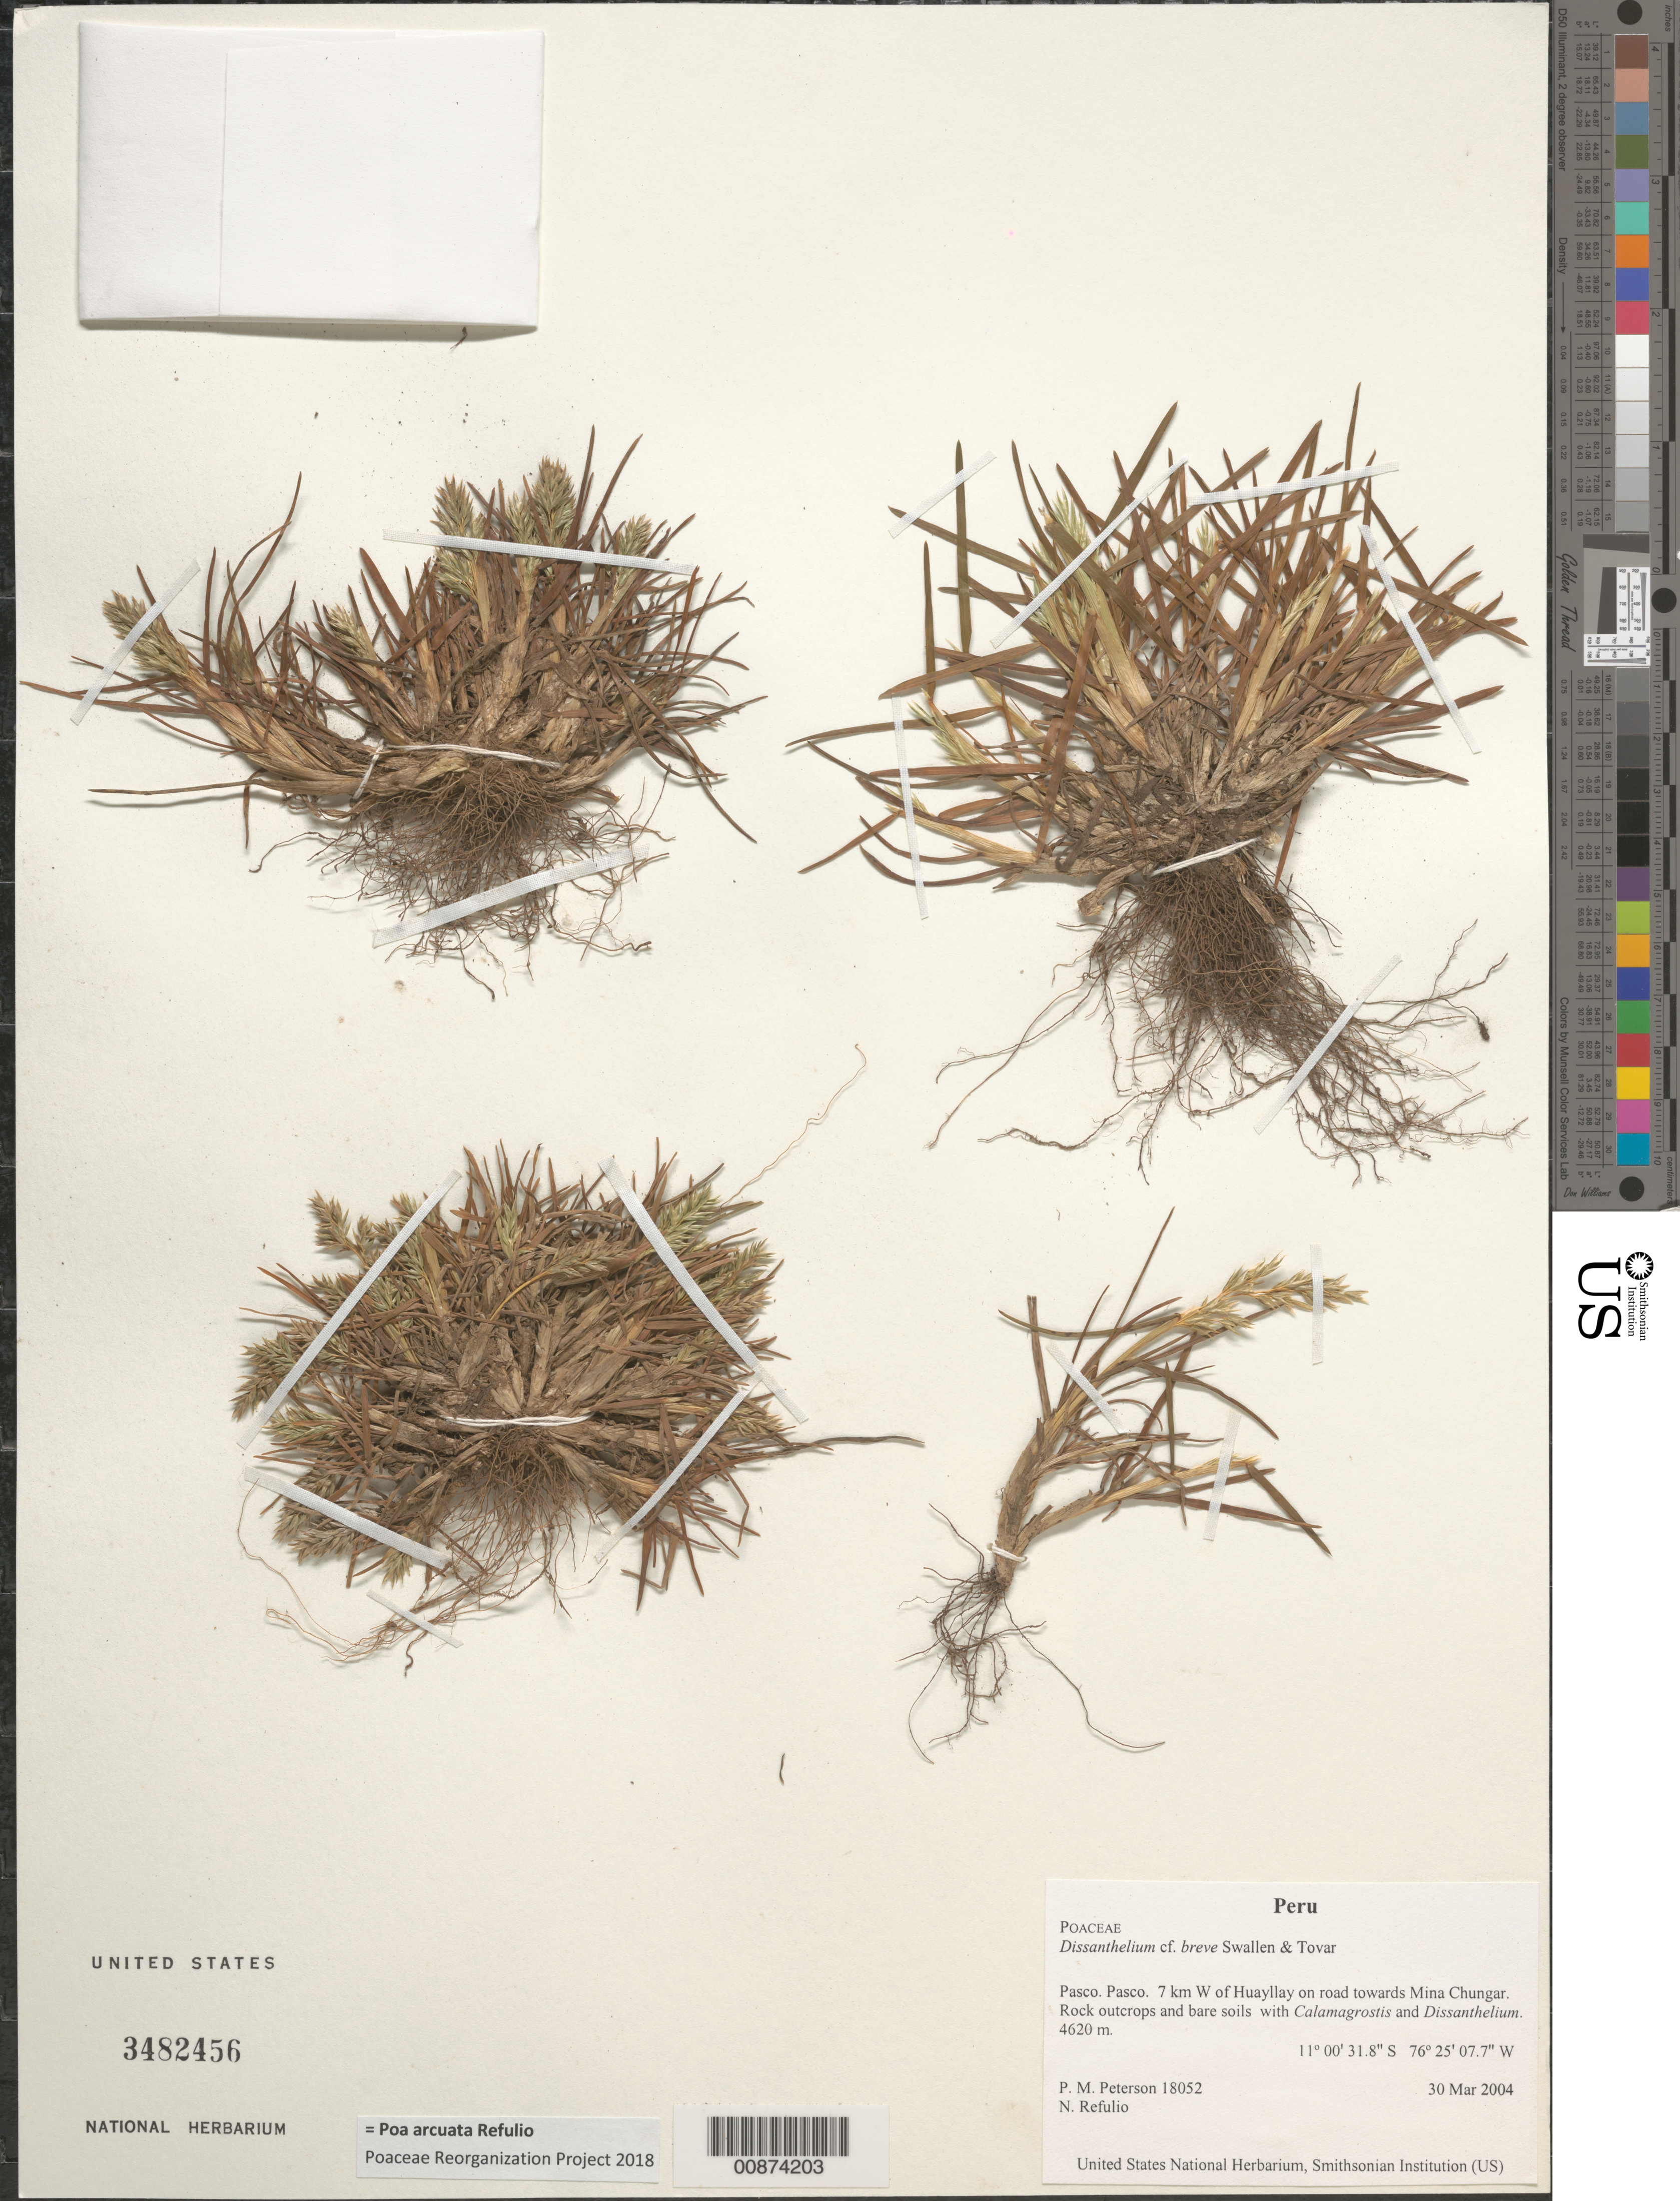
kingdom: Plantae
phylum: Tracheophyta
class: Liliopsida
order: Poales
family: Poaceae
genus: Poa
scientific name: Poa arcuata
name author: Refulio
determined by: Poaceae Reorganization Project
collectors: P. M. Peterson & N. Refulio-Rodríguez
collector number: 18052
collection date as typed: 30 Mar 2004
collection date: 2004-03-30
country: Peru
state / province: Pasco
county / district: Pasco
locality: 7 km W of Huayllay on road towards Mina Chungar. Rock outcrops and bare soils with Calamagrostis and Dissanthelium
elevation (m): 4620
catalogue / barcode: US 3482456